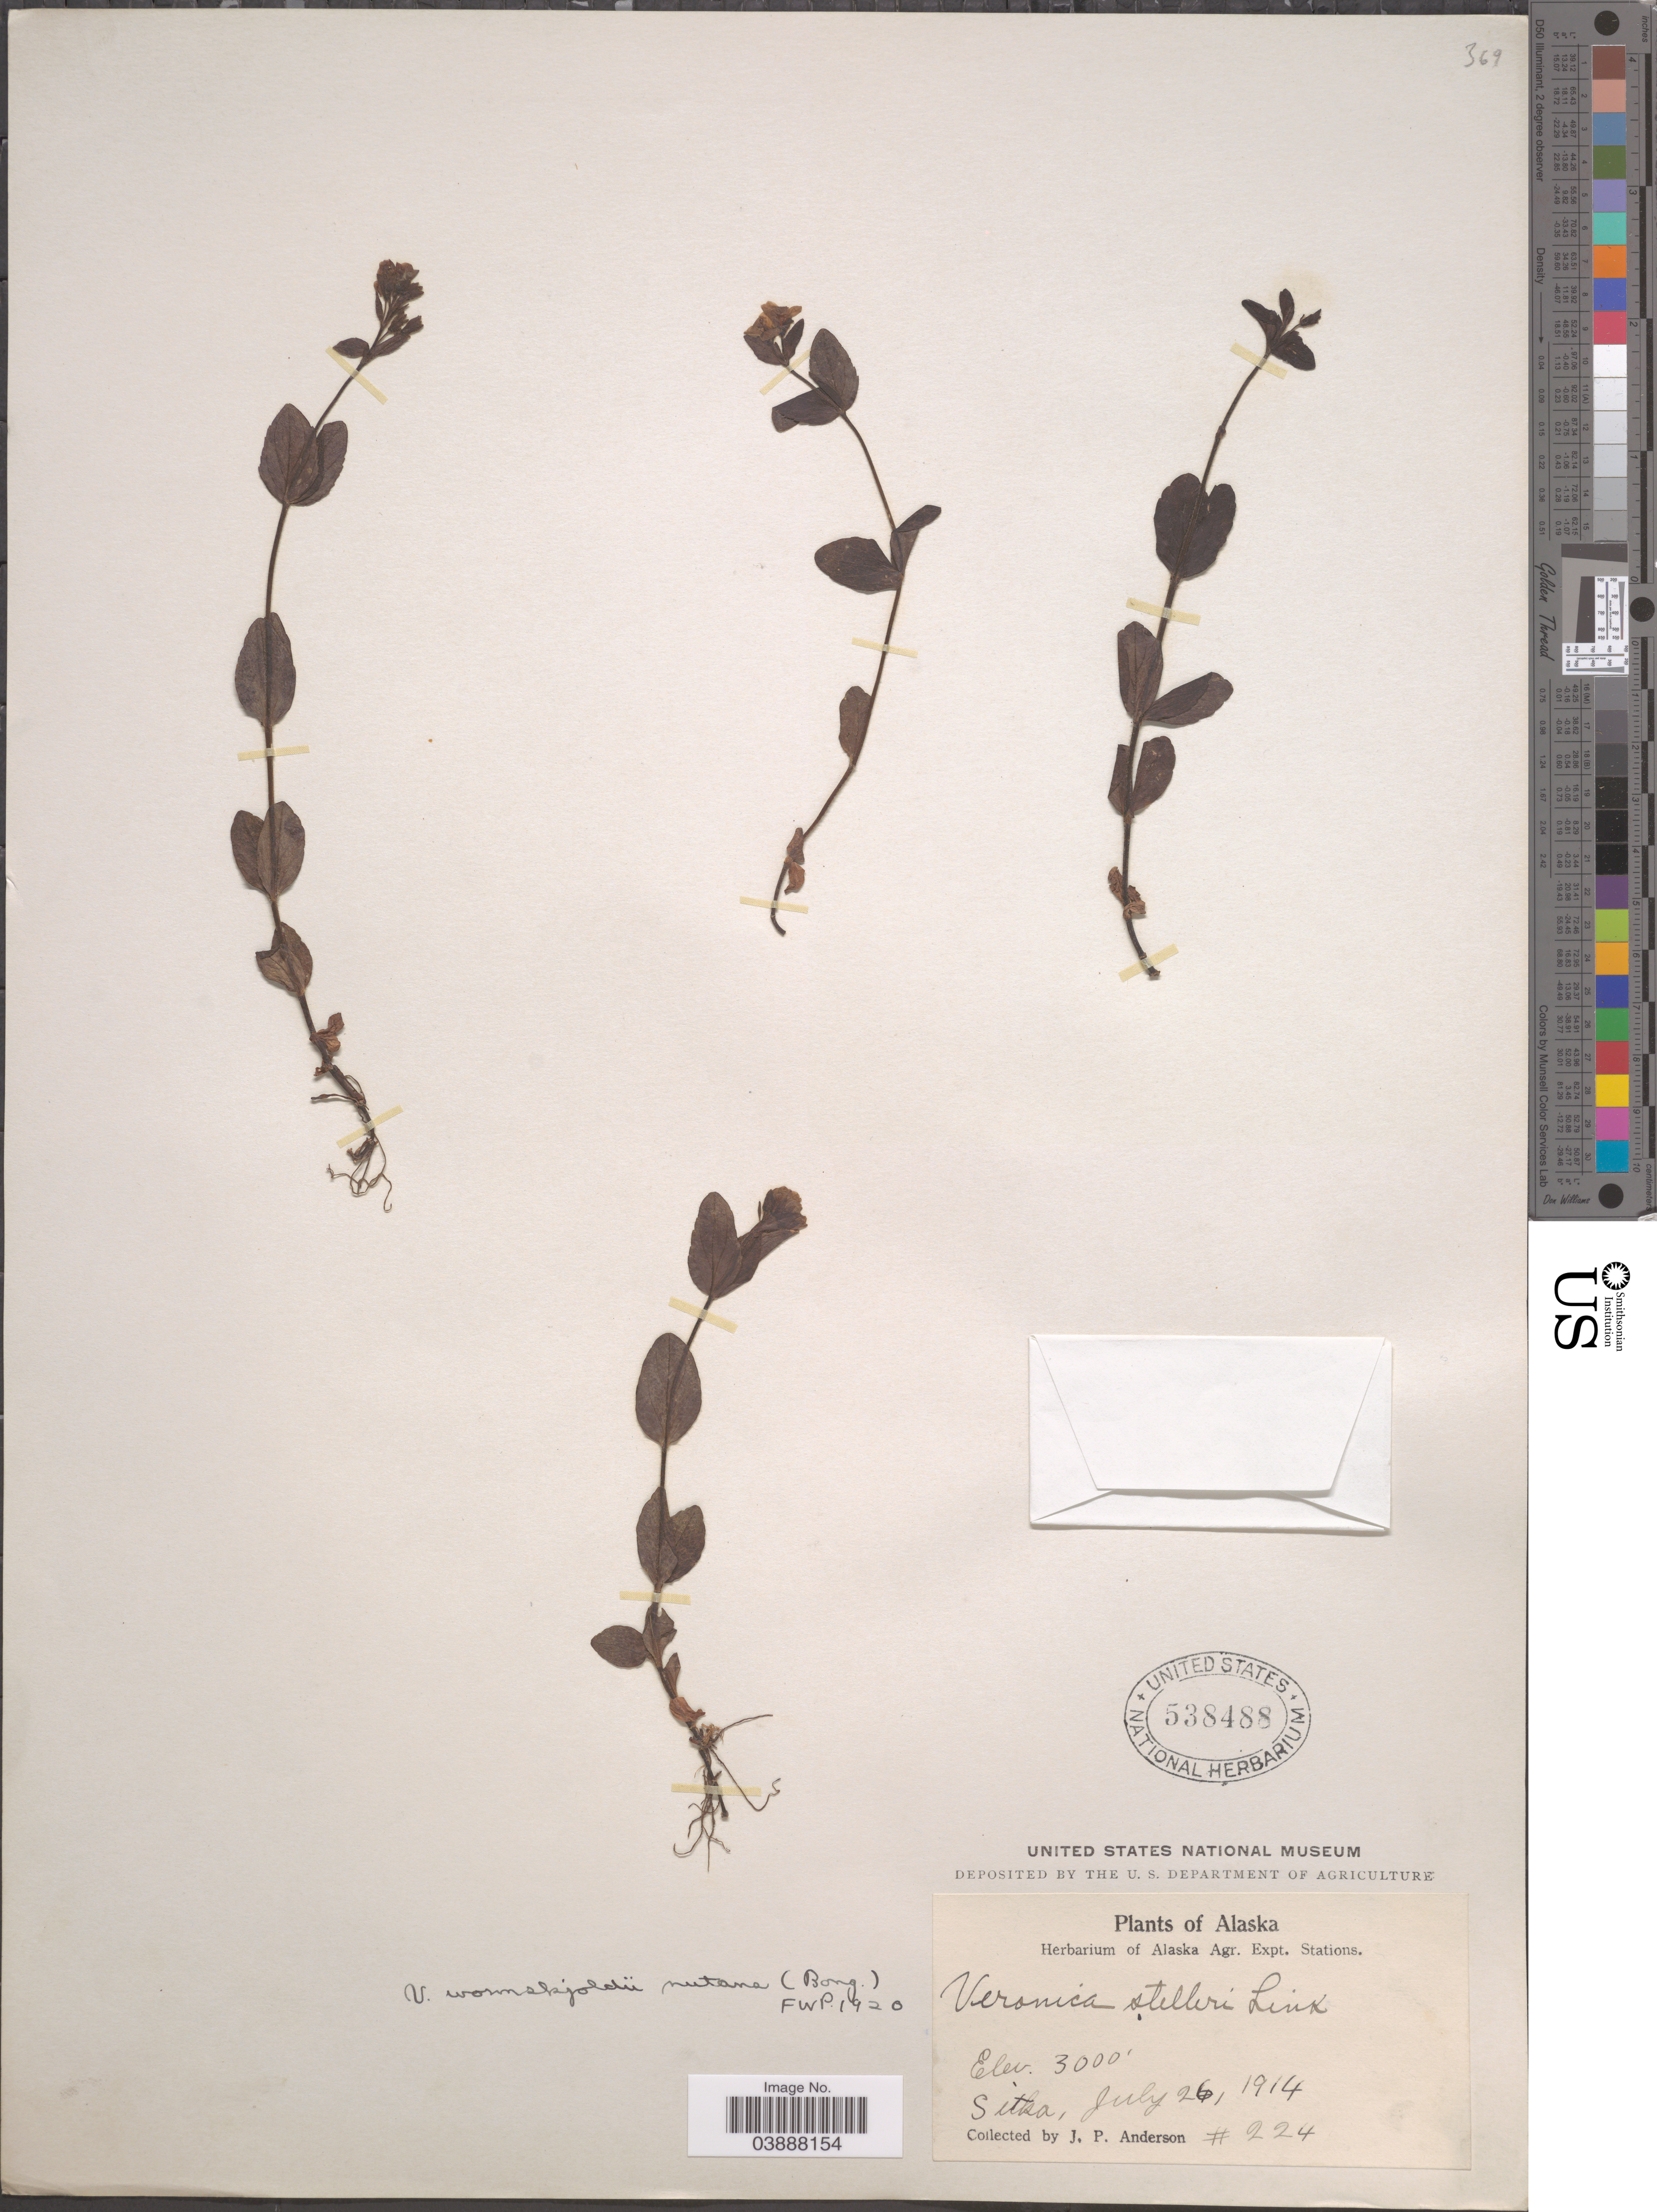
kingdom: Plantae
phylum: Tracheophyta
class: Magnoliopsida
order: Lamiales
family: Plantaginaceae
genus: Veronica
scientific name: Veronica wormskjoldii subsp. nutans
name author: (Bong.) Albach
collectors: J. P. Anderson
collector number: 224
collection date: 1914-07-26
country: United States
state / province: Alaska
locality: Sitka.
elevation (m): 914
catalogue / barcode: US 538488